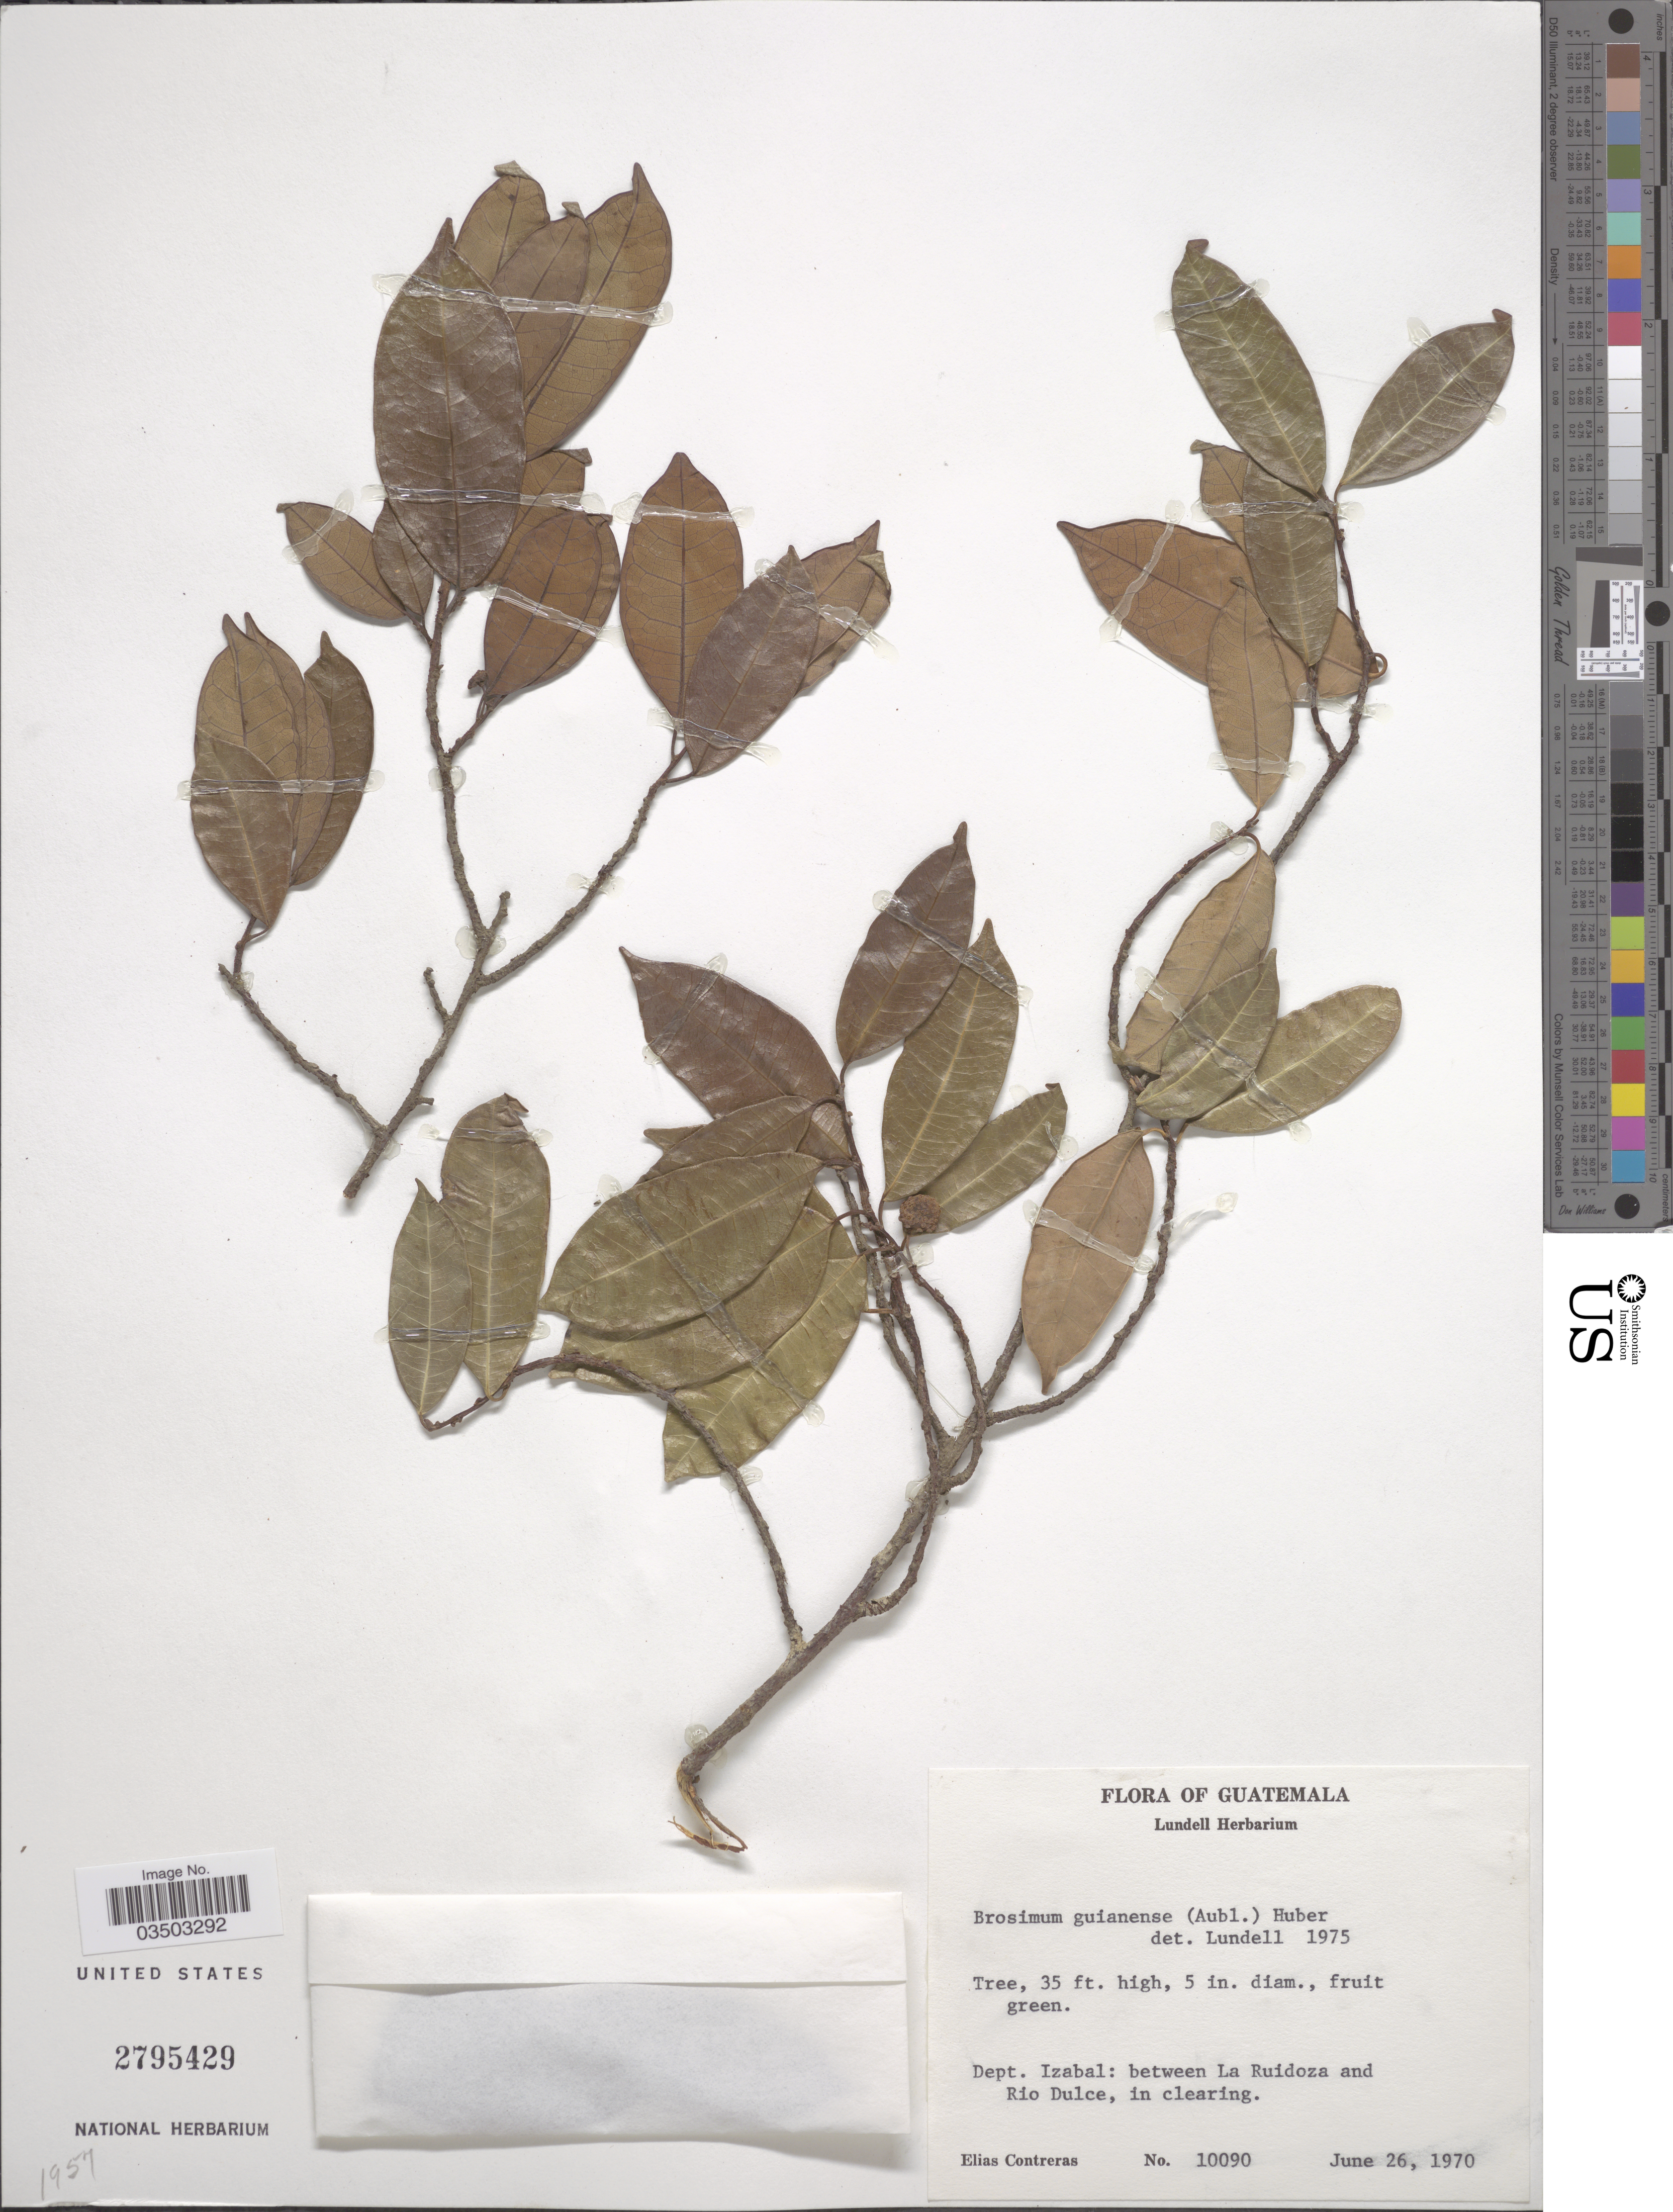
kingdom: Plantae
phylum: Tracheophyta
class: Magnoliopsida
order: Rosales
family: Moraceae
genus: Brosimum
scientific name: Brosimum guianense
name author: (Aubl.) Huber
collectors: E. Contreras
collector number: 10090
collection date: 1970-06-26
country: Guatemala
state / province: Izabal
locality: Dept. Izabal: between La Ruidoza and Rio Dulce, in clearing.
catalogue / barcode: US 2795429